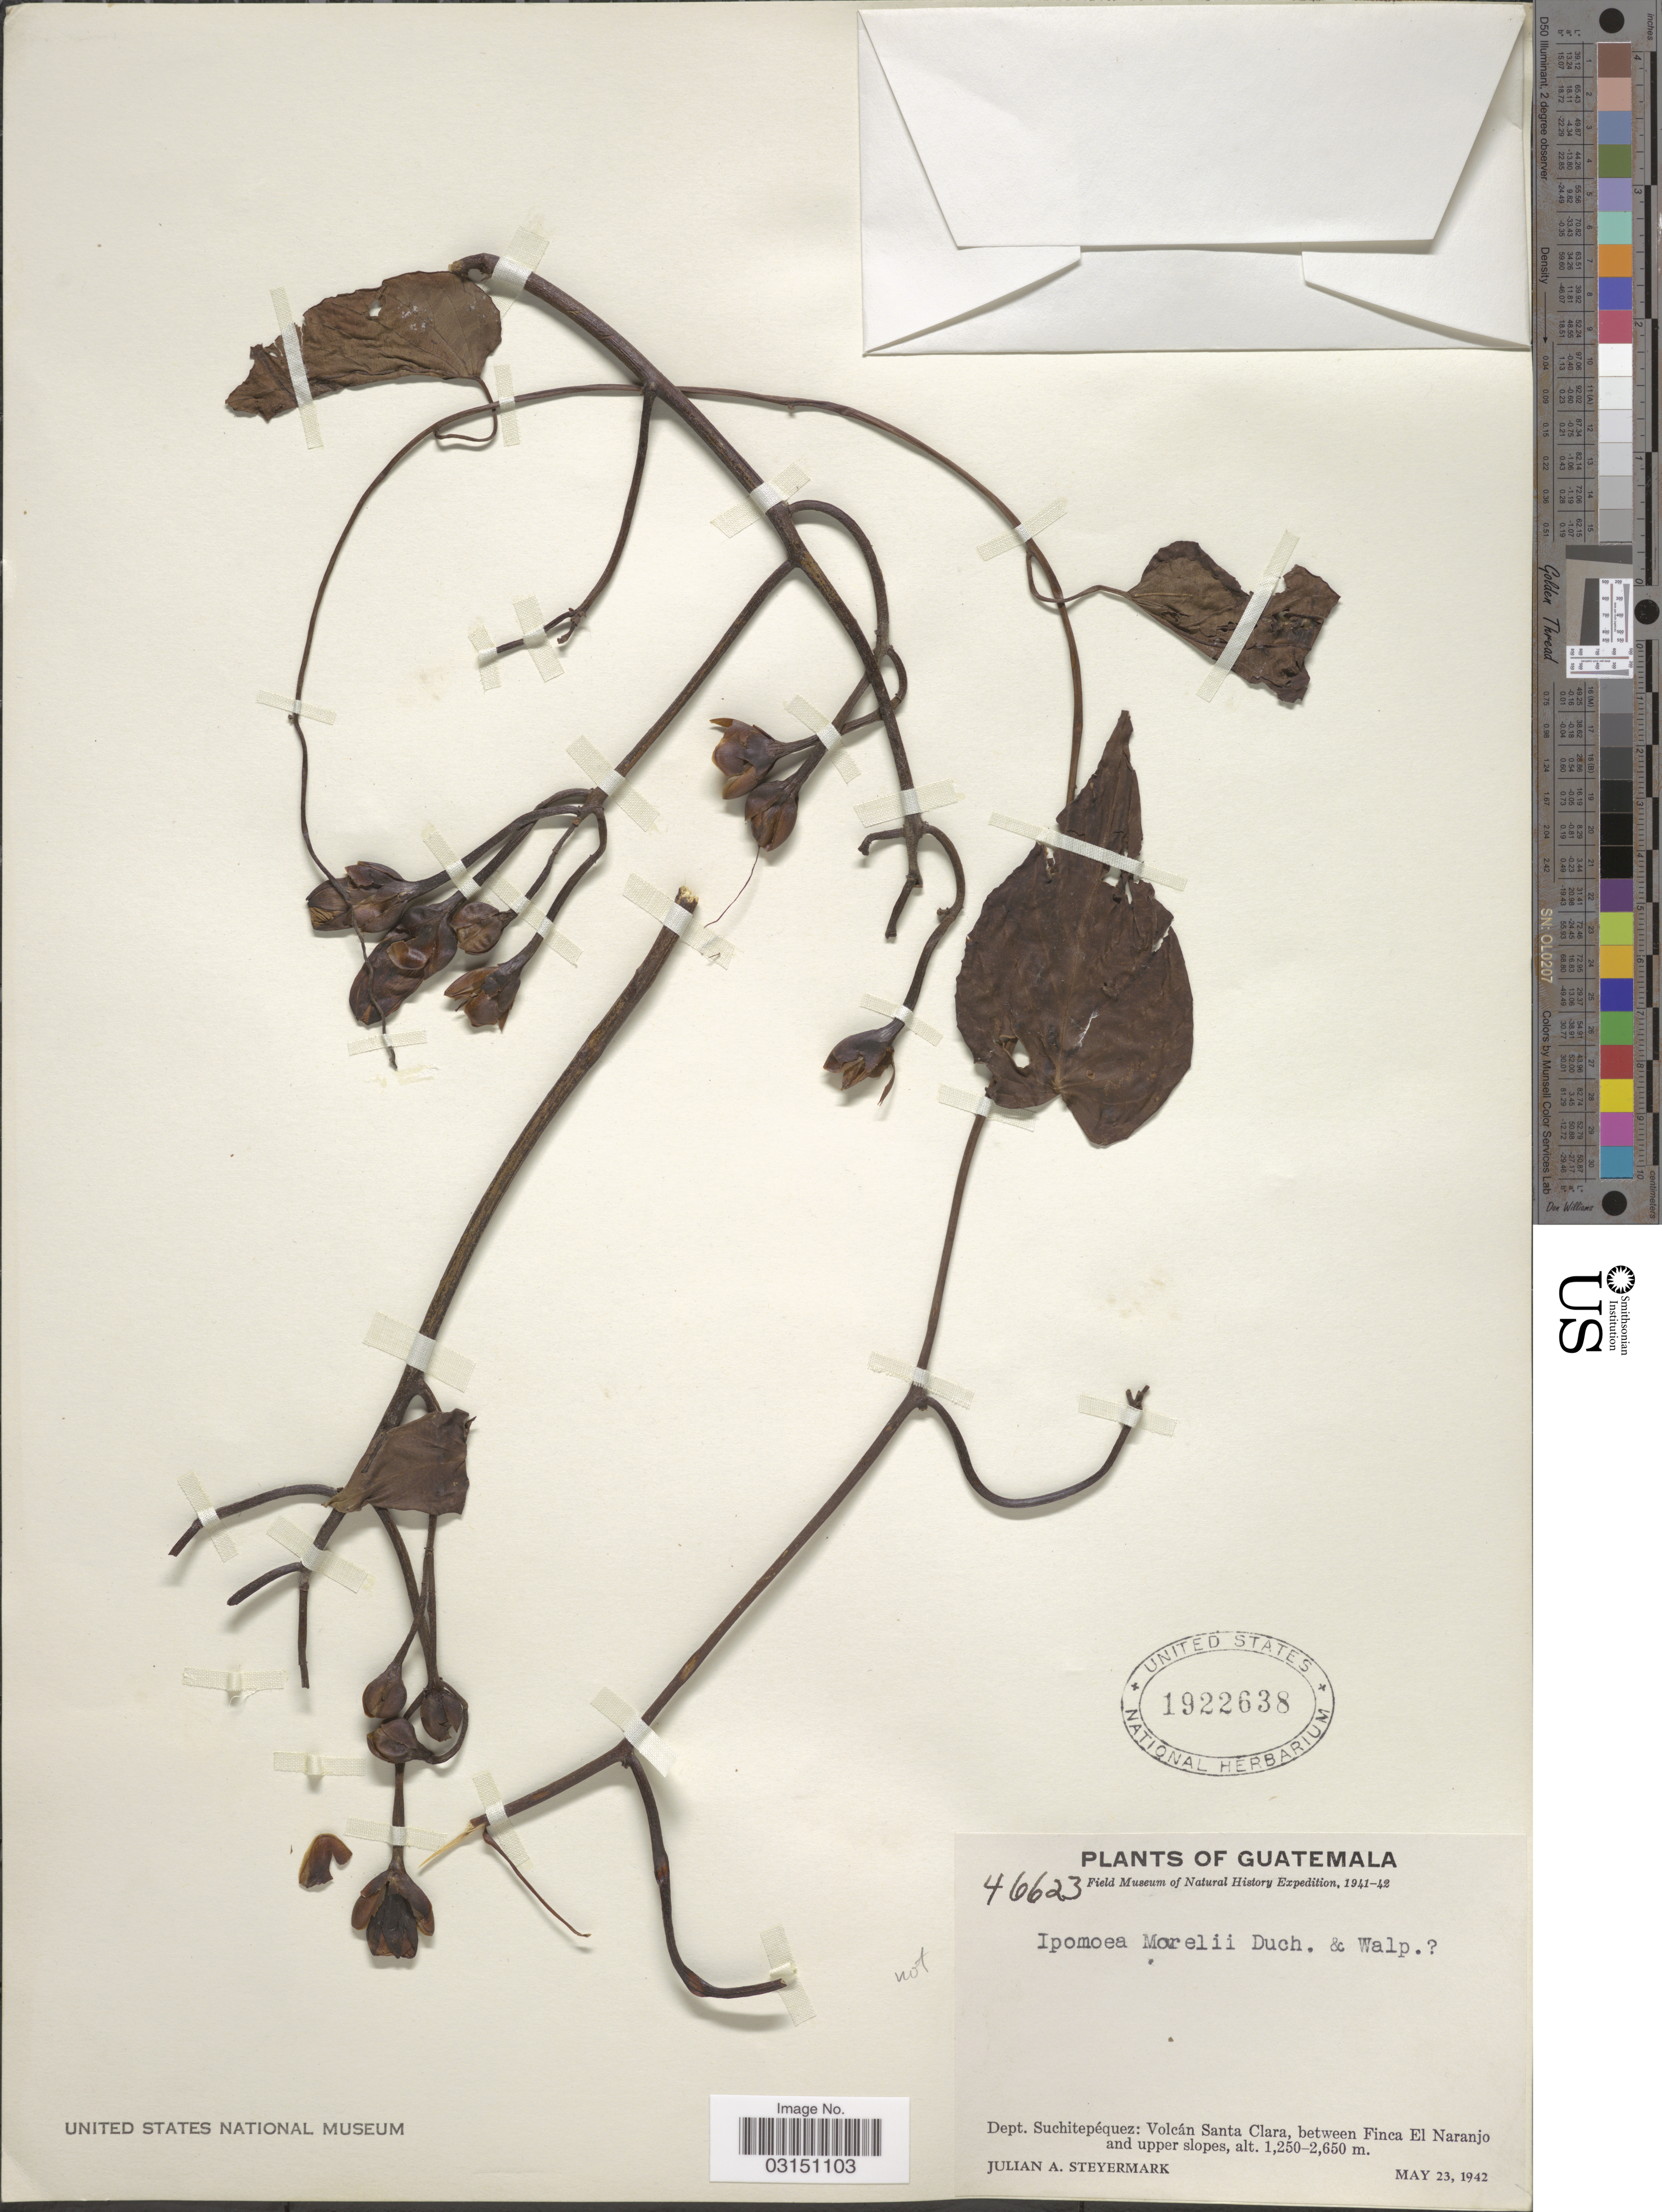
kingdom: Plantae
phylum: Tracheophyta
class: Magnoliopsida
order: Solanales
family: Convolvulaceae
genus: Ipomoea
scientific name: Ipomoea philomega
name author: (Vell.) House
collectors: J. Steyermark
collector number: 46623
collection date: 1942-05-23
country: Guatemala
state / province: Suchitepéquez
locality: Dept. Suchitepéquez: Volcán Santa Clara, between Finca El Naranjo and upper slopes.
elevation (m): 1250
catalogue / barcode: US 1922638